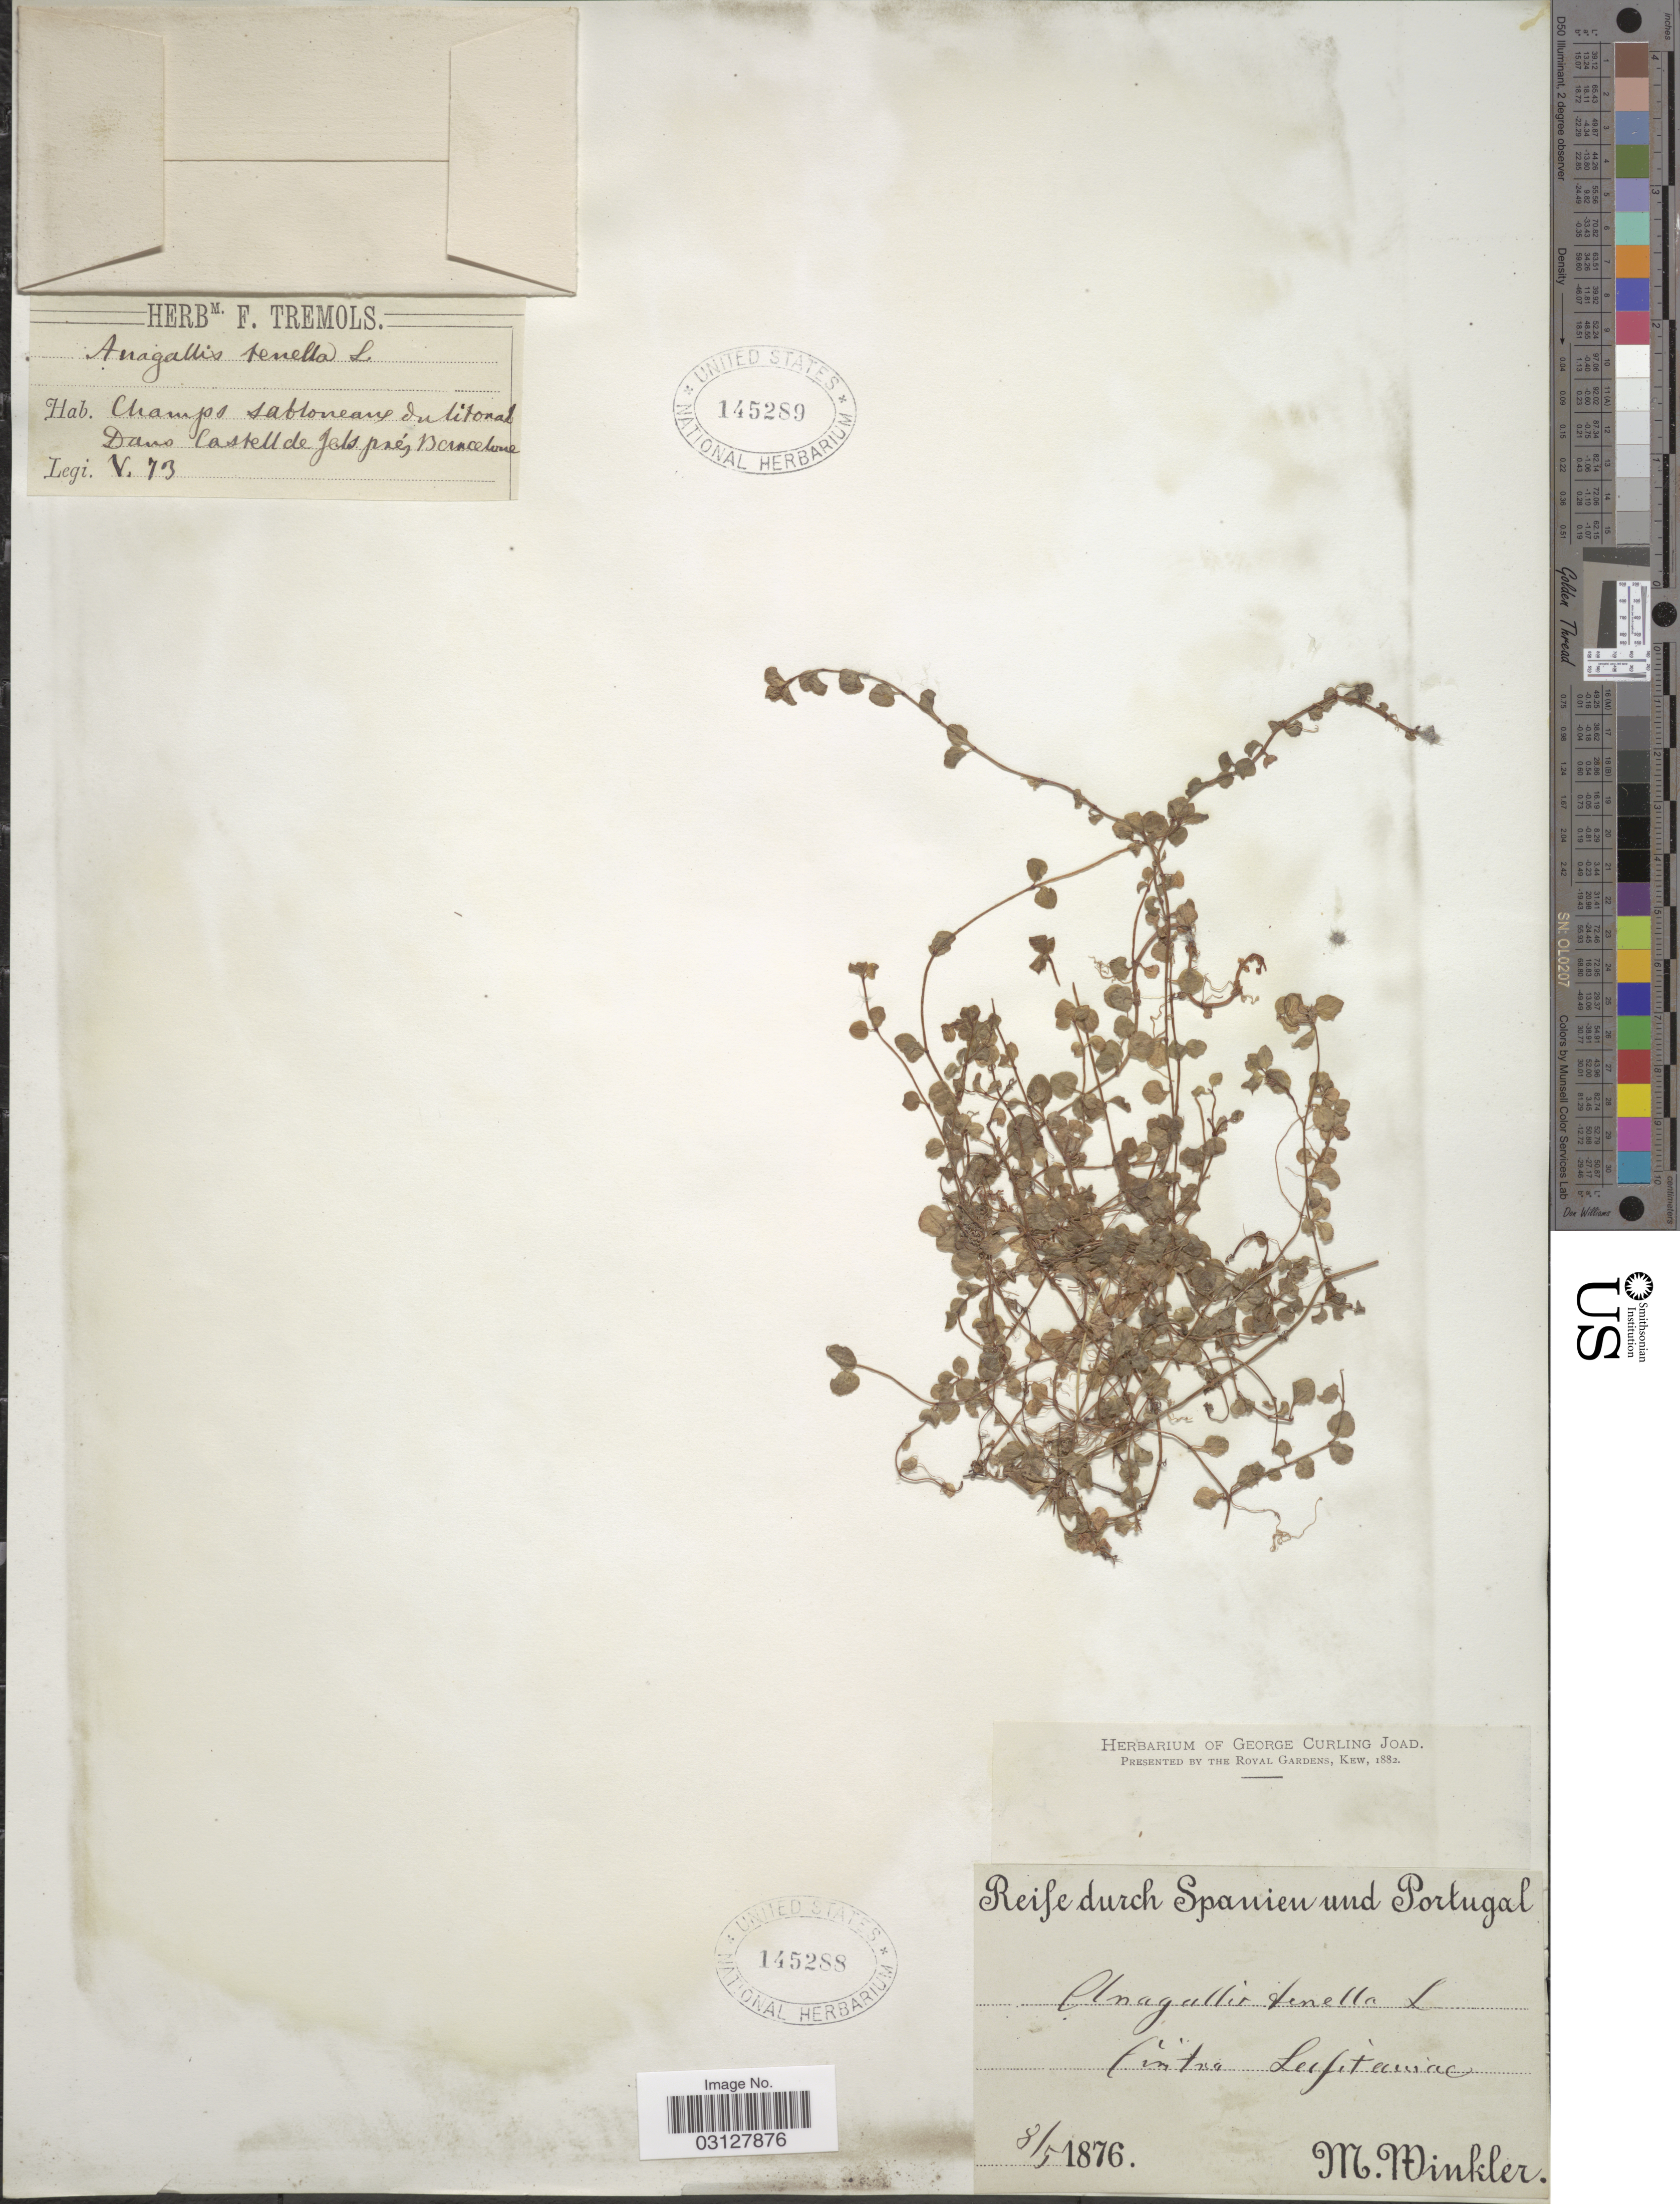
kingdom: Plantae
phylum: Tracheophyta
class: Magnoliopsida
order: Ericales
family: Primulaceae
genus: Anagallis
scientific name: Anagallis tenella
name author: (L.) L.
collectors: M. Winkler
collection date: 1876-05-08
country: Portugal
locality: Cinitra [interpreted] Lusitaniae.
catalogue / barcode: US 145288